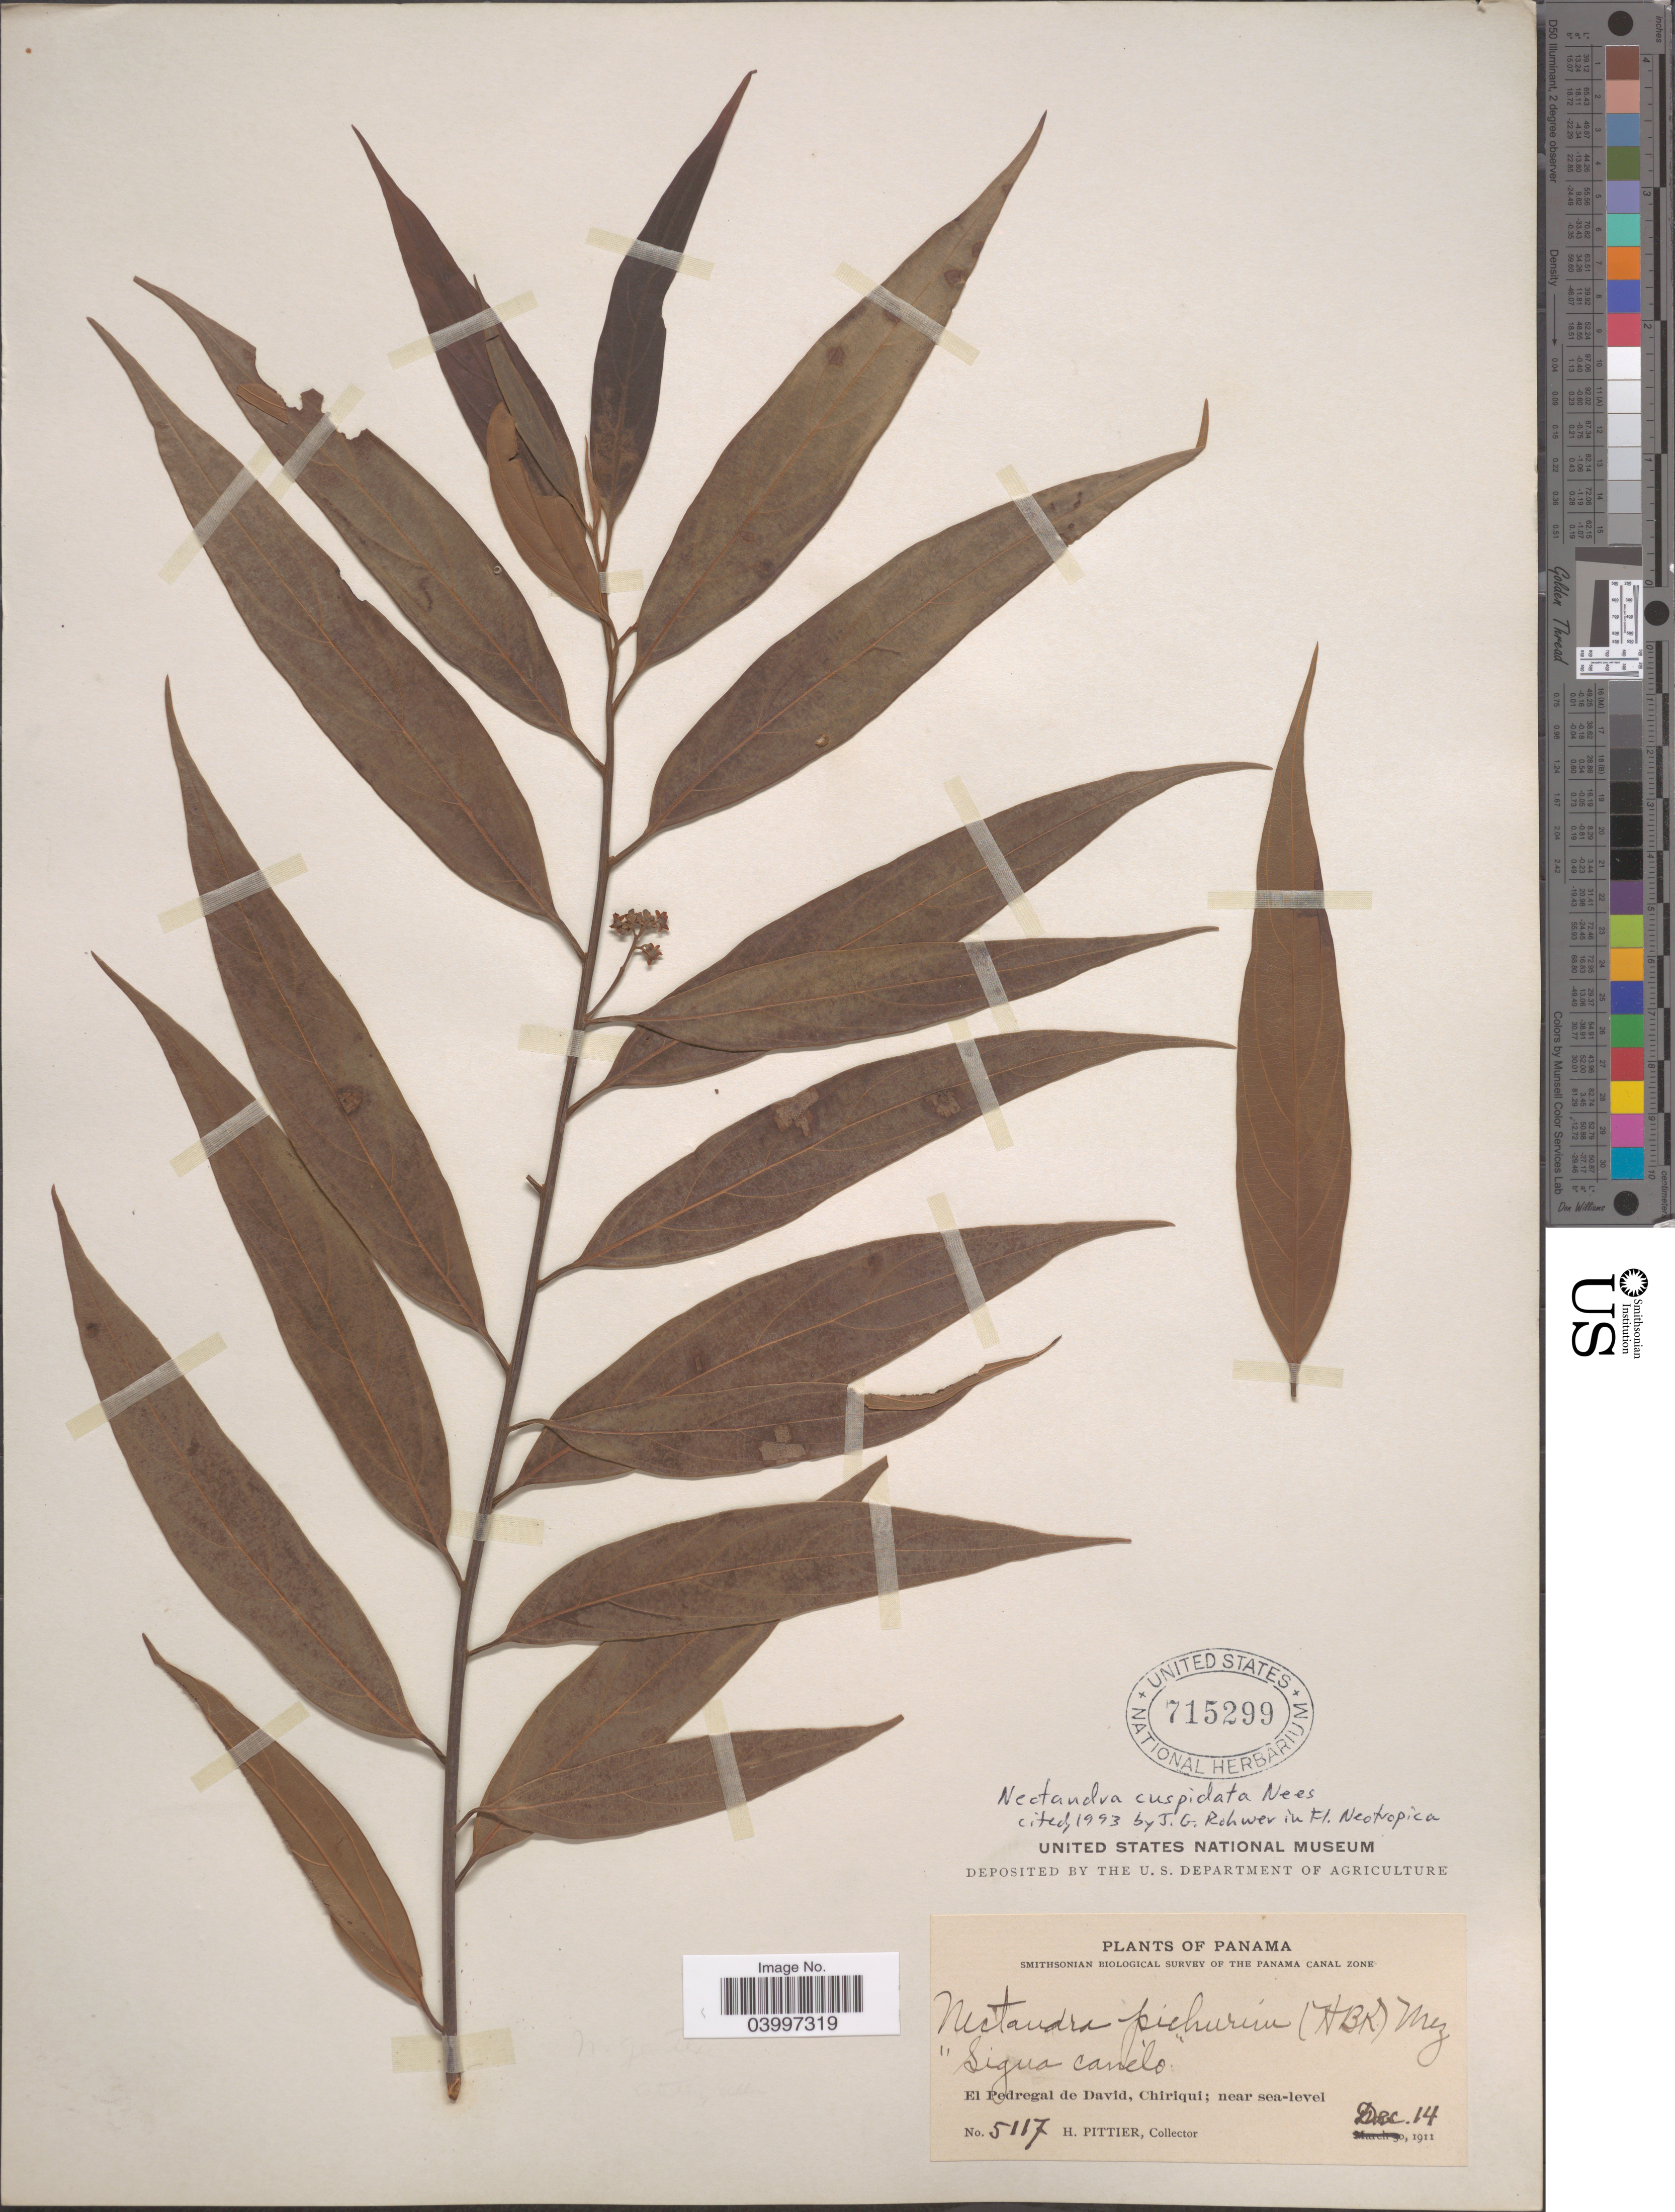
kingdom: Plantae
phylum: Tracheophyta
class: Magnoliopsida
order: Laurales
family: Lauraceae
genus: Nectandra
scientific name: Nectandra cuspidata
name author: Nees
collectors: H. F. Pittier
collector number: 5117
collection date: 1911-12-14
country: Panama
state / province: Chiriqui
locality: El Pedregal de David.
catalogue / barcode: US 715299